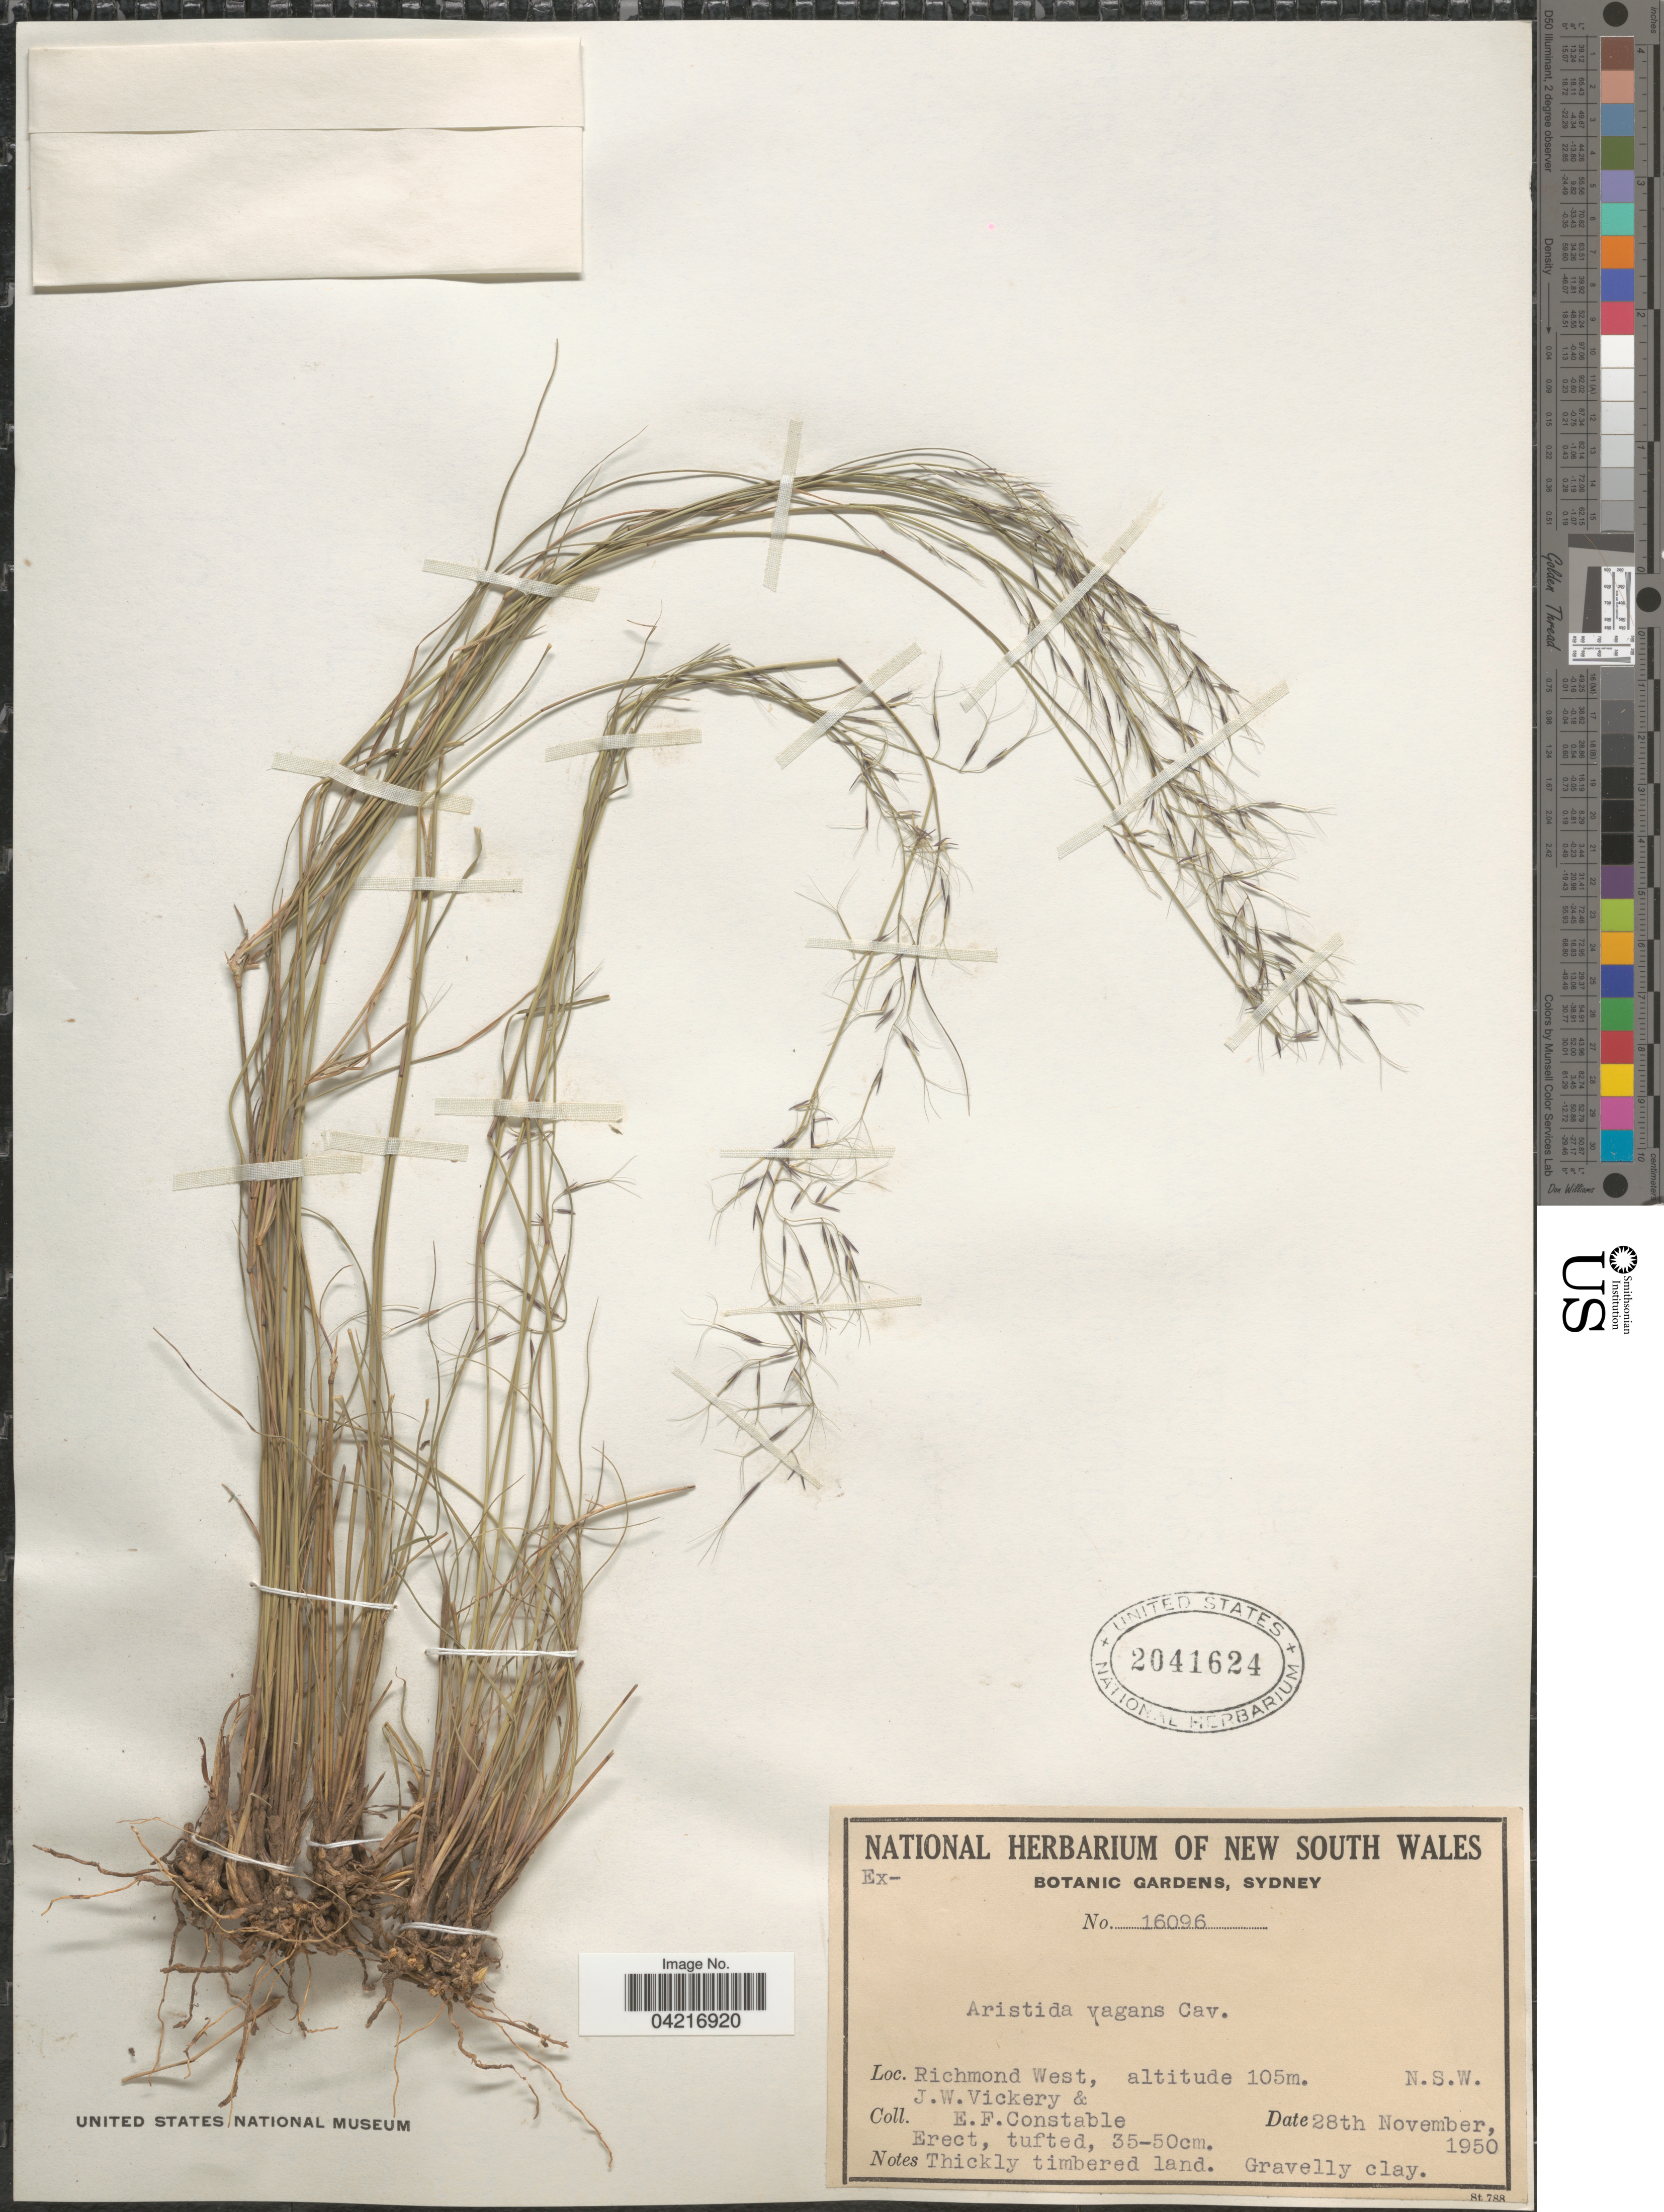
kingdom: Plantae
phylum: Tracheophyta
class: Liliopsida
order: Poales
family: Poaceae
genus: Aristida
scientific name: Aristida vagans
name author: Cav.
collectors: J. Vickery & E. F. Constable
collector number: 16096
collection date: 1950-11-28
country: Australia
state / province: New South Wales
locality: Richmond West.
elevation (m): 105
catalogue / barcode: US 2041624